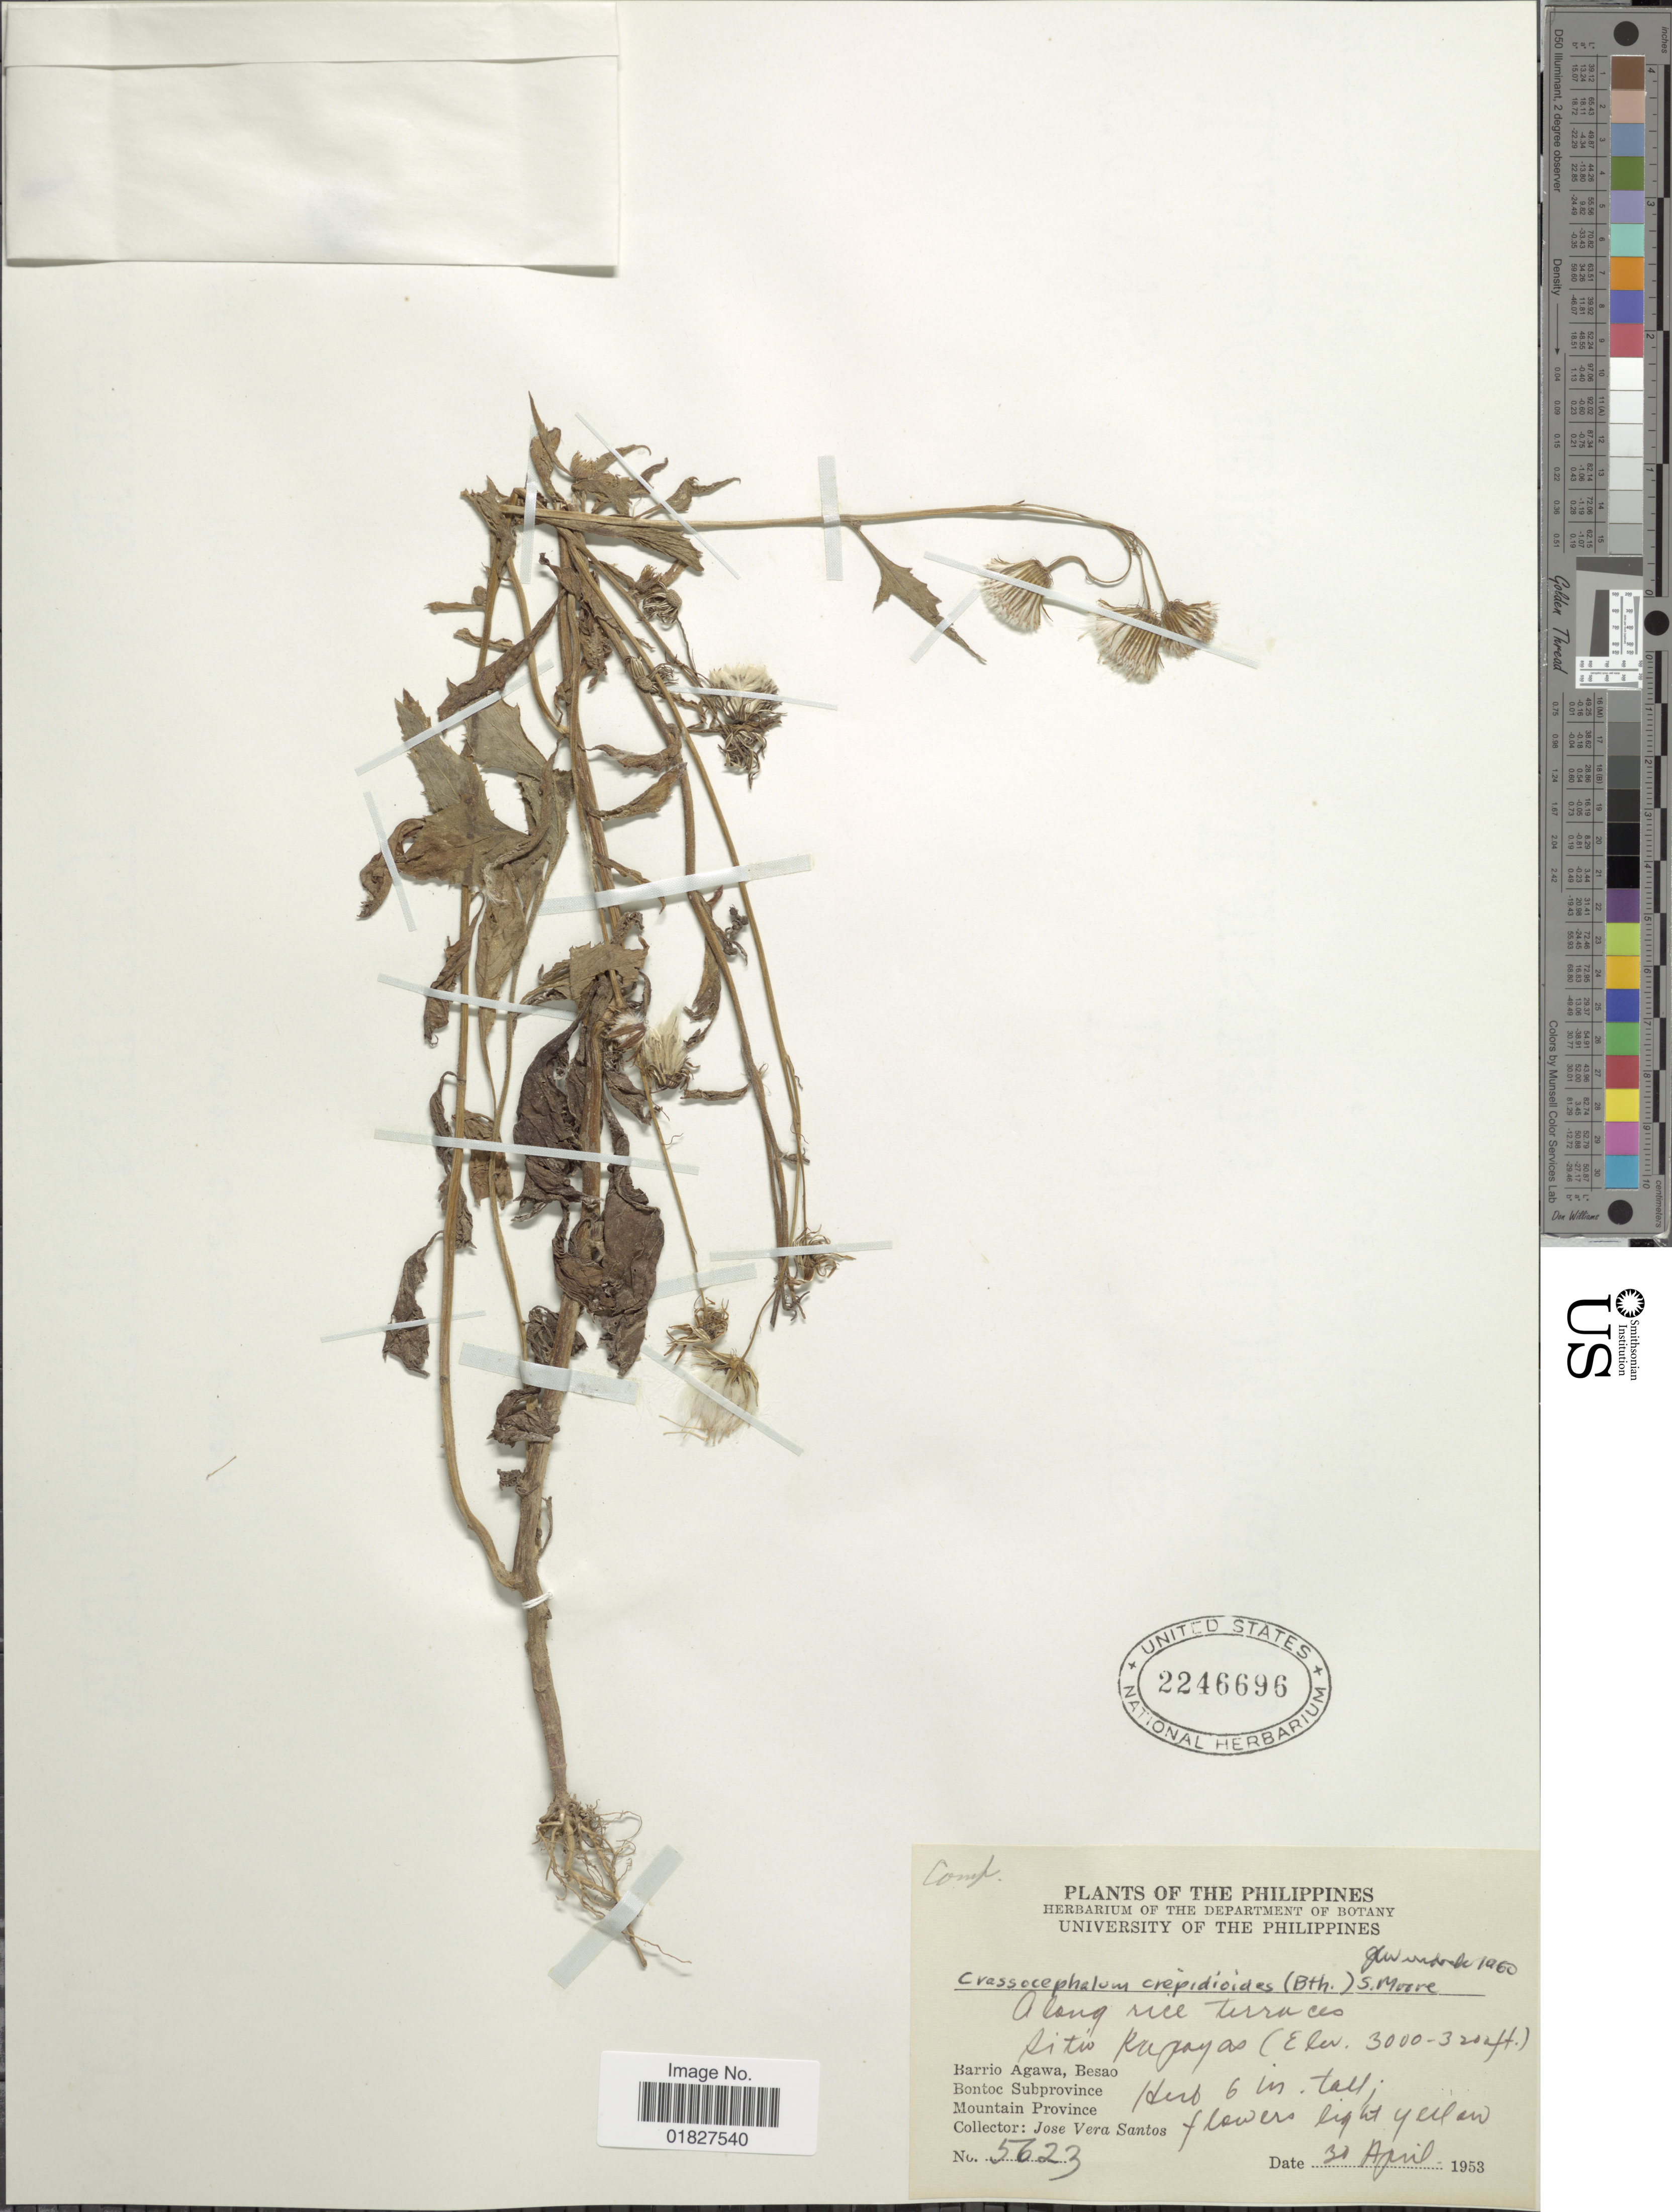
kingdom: Plantae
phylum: Tracheophyta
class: Magnoliopsida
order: Asterales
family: Asteraceae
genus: Crassocephalum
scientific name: Crassocephalum crepidioides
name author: (Benth.) S. Moore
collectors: J. Santos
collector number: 5623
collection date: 1953-04-30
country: Philippines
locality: Along rice Terraces, Sitio Rapayas Barrio Agawa, Besao, Bontoc Subprovince, Mountain Province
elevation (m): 914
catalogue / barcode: US 2246696